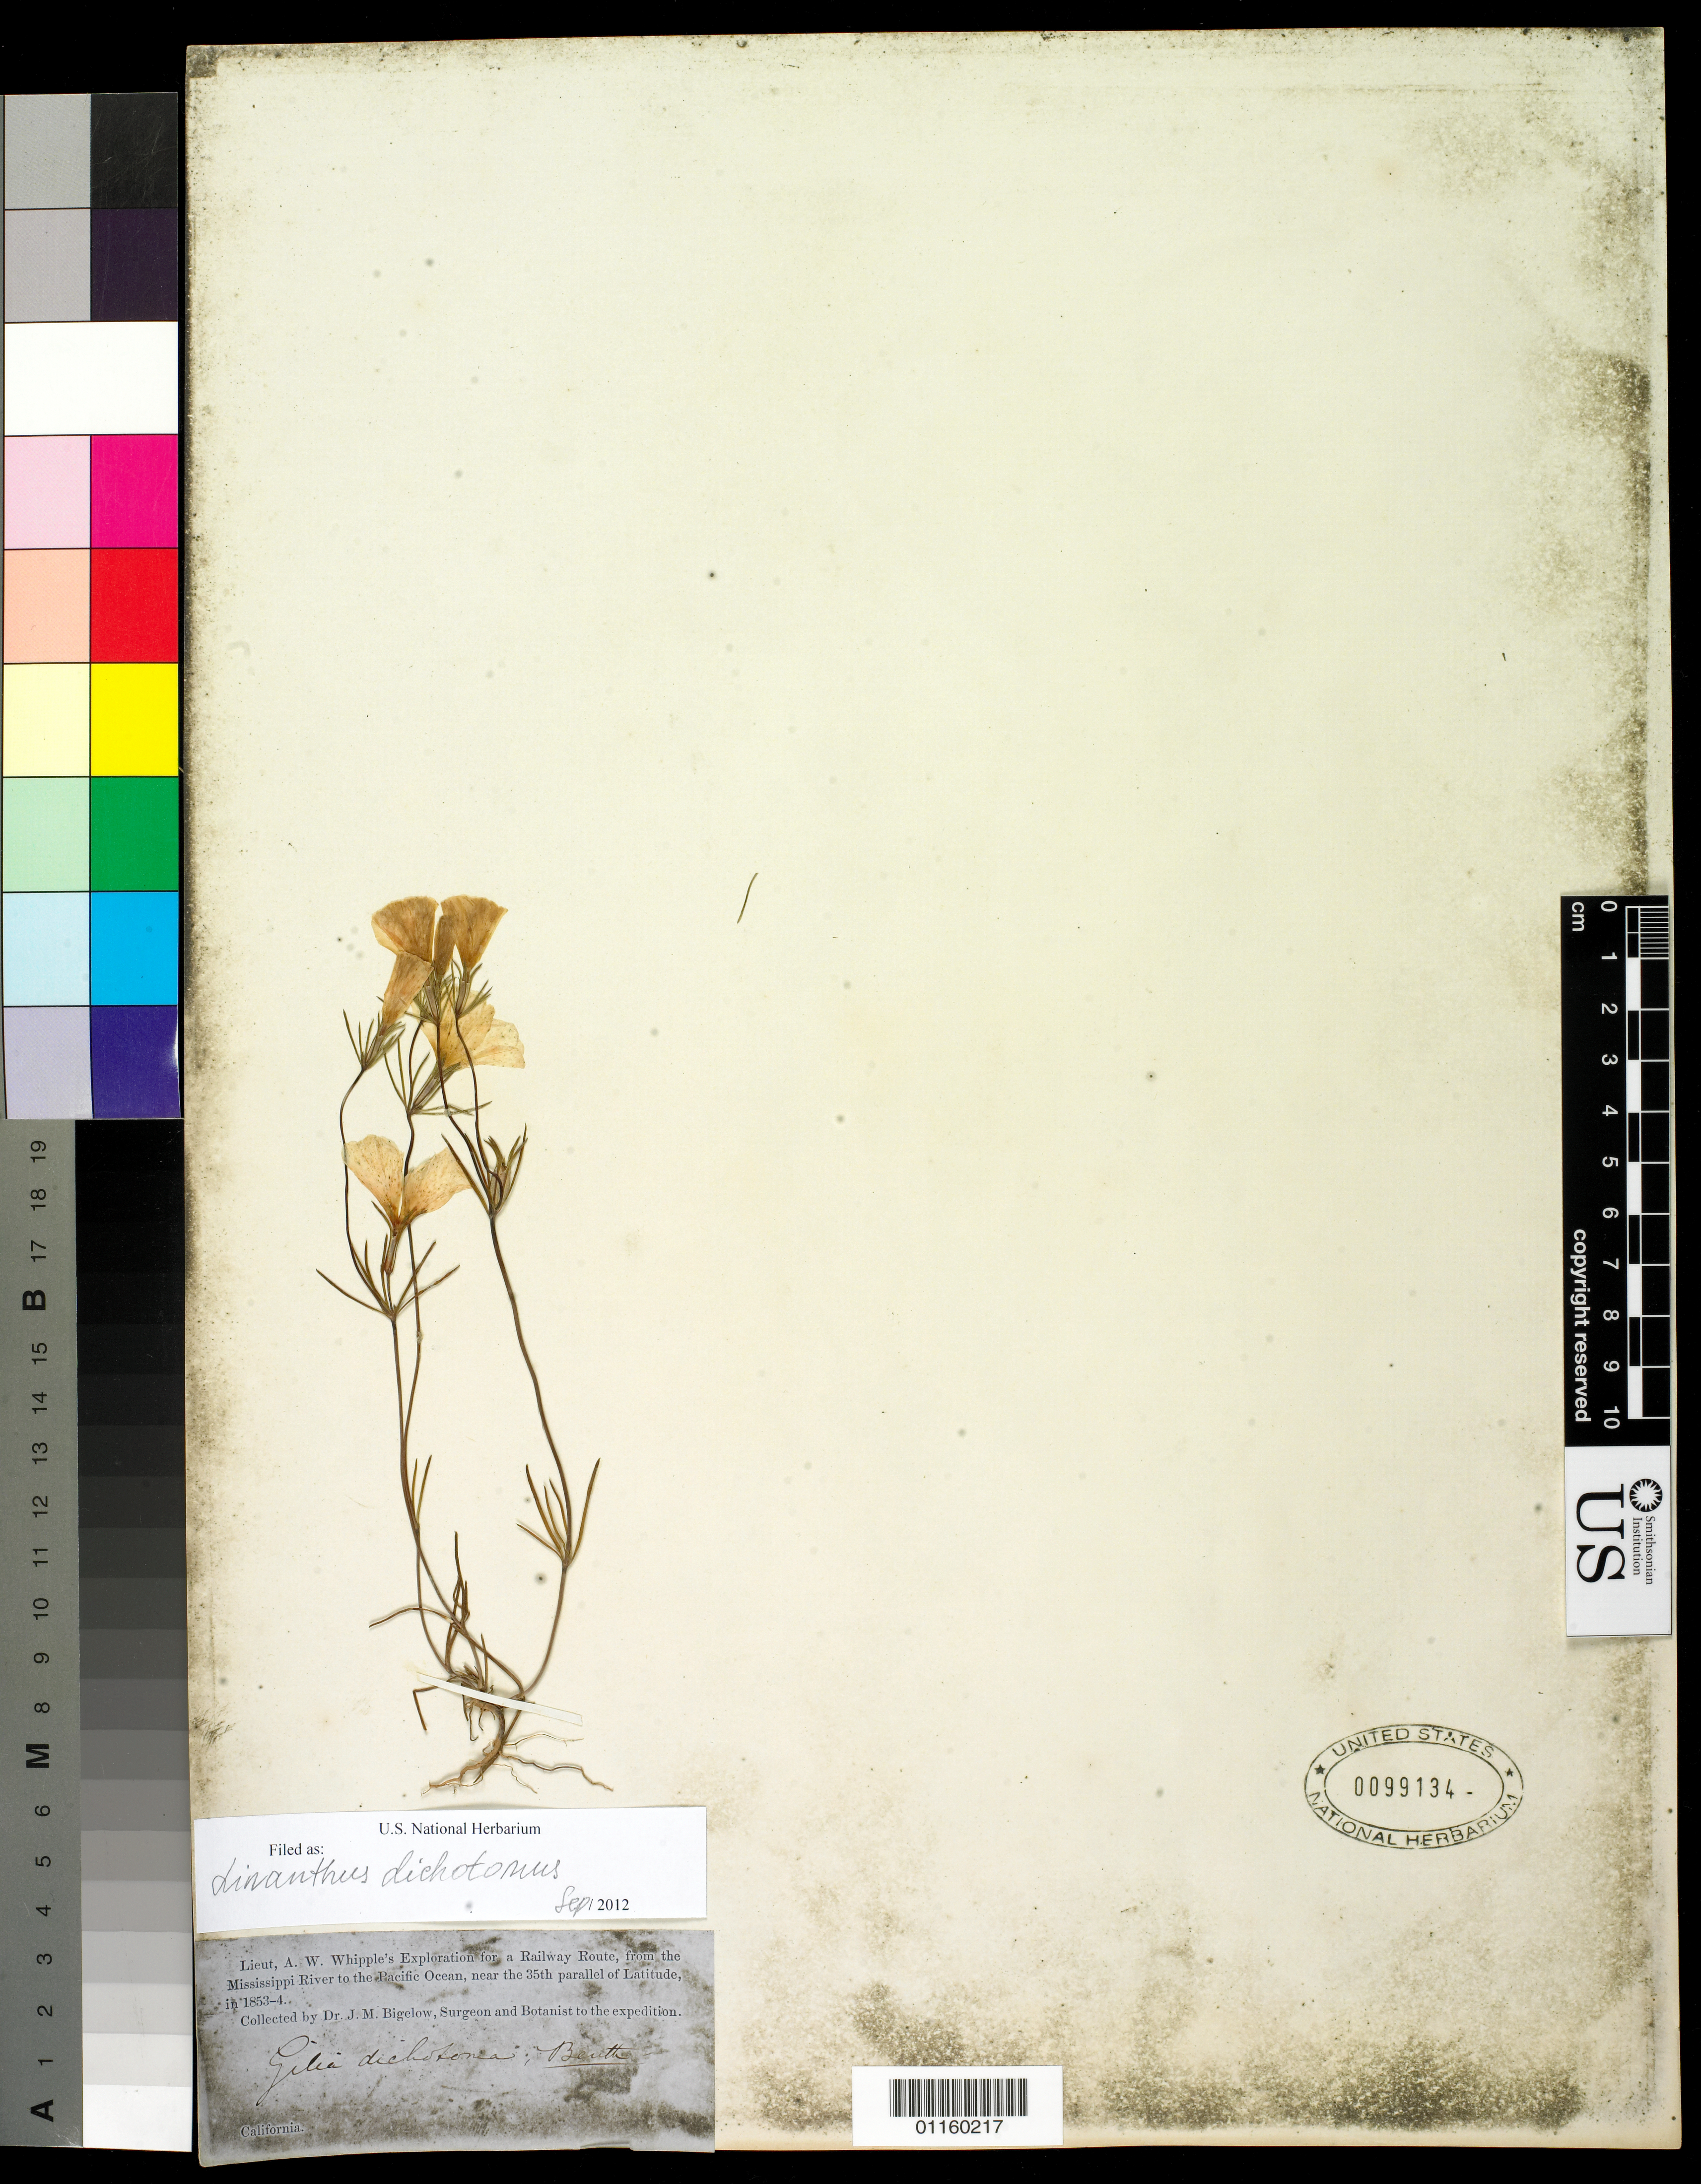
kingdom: Plantae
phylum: Tracheophyta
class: Magnoliopsida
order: Ericales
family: Polemoniaceae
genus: Linanthus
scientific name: Linanthus dichotomus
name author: Benth.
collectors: J. M. Bigelow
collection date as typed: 1853 to -- --- 1854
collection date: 1853/1854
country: United States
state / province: California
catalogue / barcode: US 99134